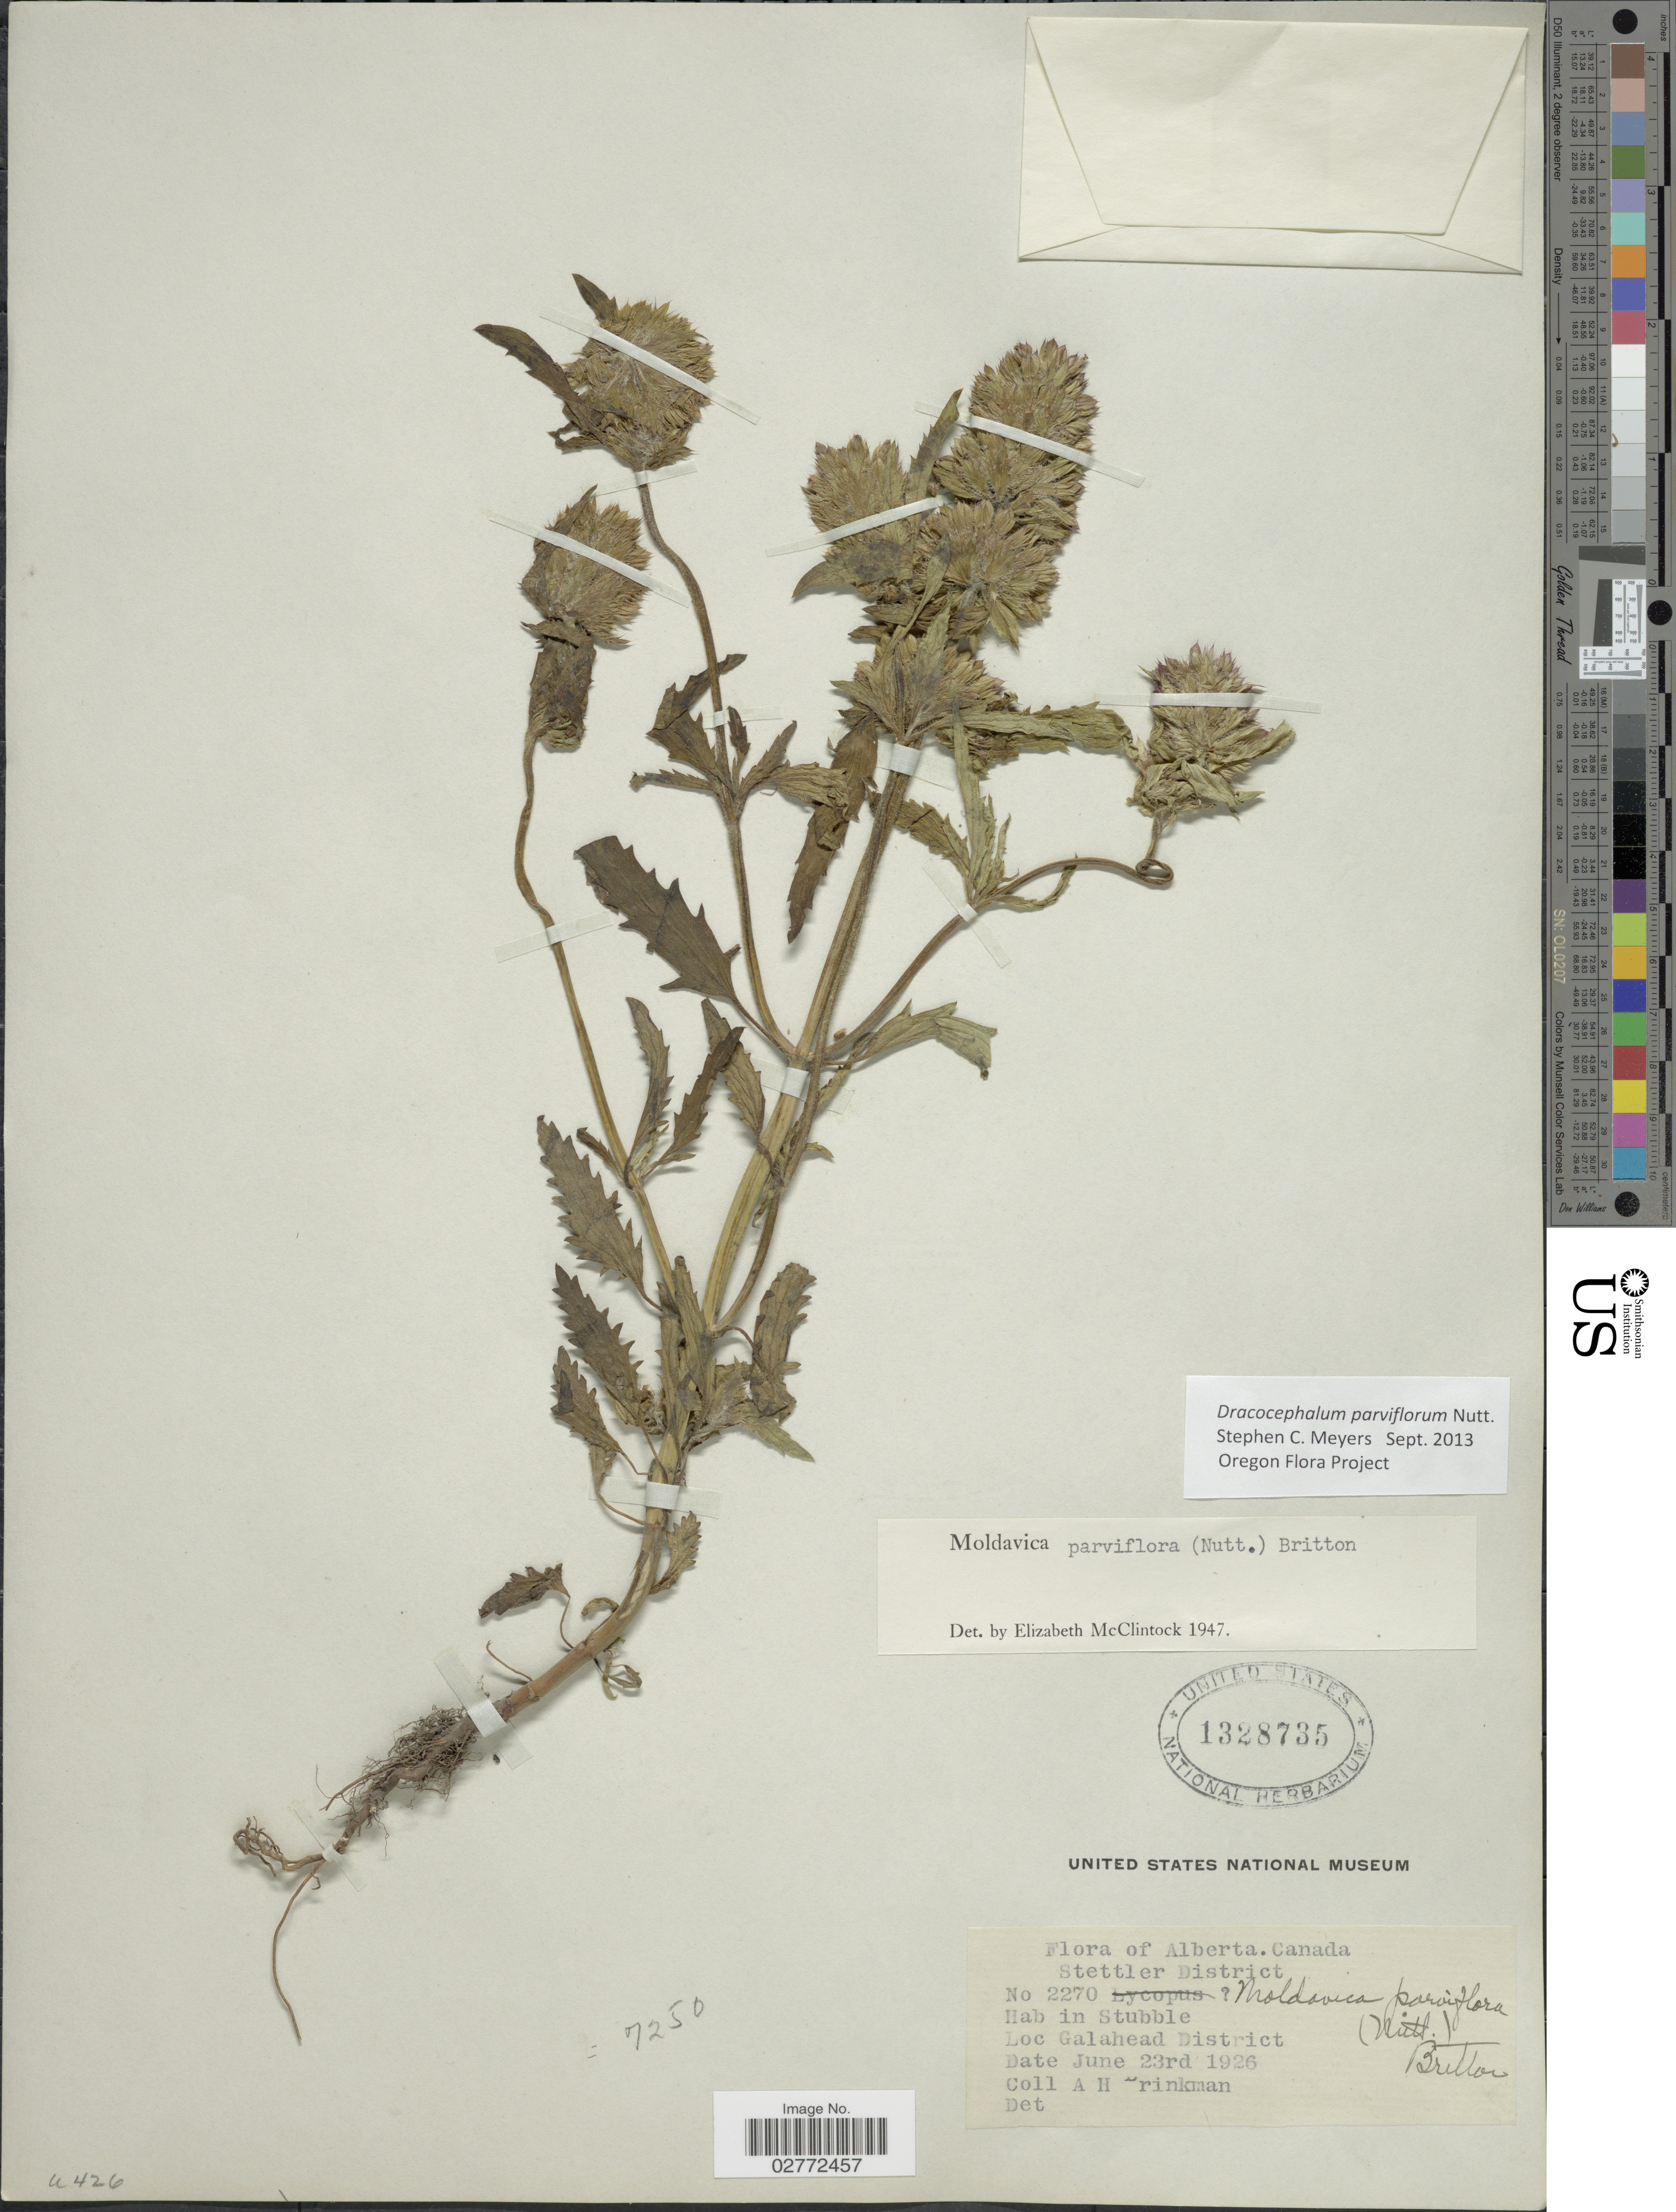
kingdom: Plantae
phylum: Tracheophyta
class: Magnoliopsida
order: Lamiales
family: Lamiaceae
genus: Dracocephalum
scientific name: Dracocephalum parviflorum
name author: Nutt.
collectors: A. Brinkman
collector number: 2270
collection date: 1926-06-23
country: Canada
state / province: Alberta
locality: Stettler District. in Stubble. Galahead District.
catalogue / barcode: US 1328735